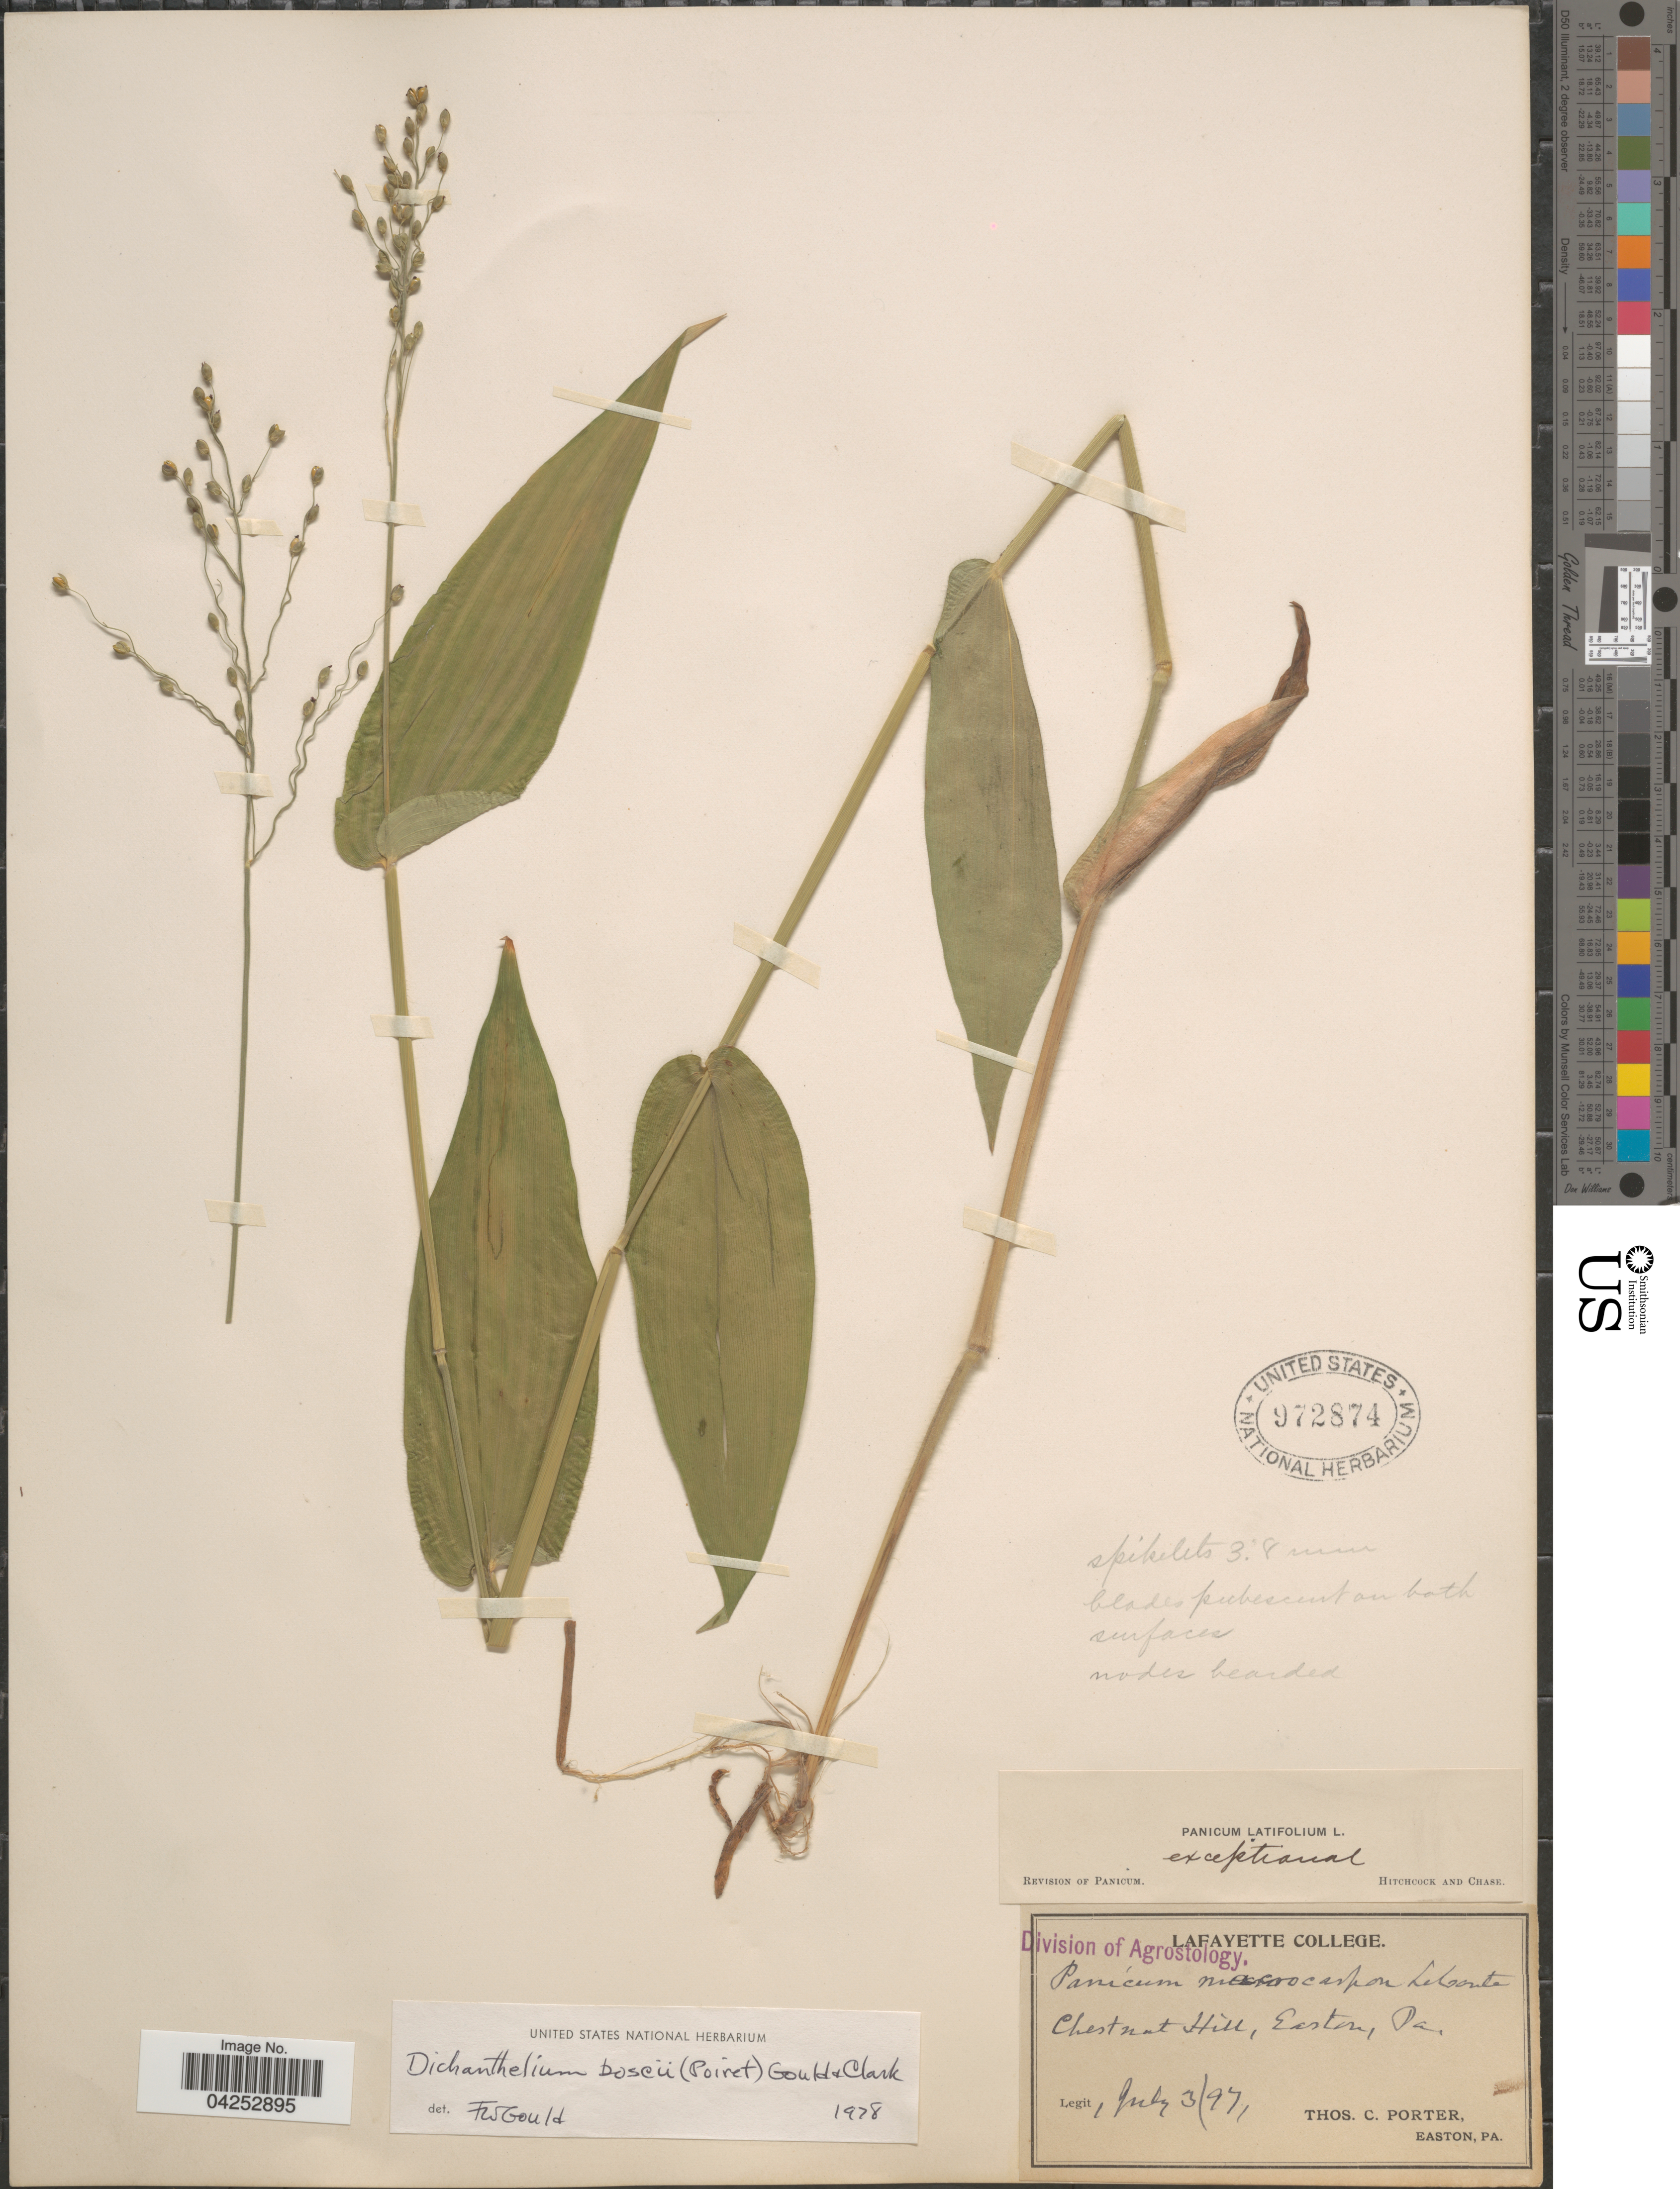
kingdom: Plantae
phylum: Tracheophyta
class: Liliopsida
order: Poales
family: Poaceae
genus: Dichanthelium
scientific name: Dichanthelium boscii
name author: (Poir.) Gould & C.A. Clark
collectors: T. Porter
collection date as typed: Transcribed d/m/y: 3/7/97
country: United States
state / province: Pennsylvania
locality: Chestnut Hill, Easton.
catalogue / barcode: US 972874